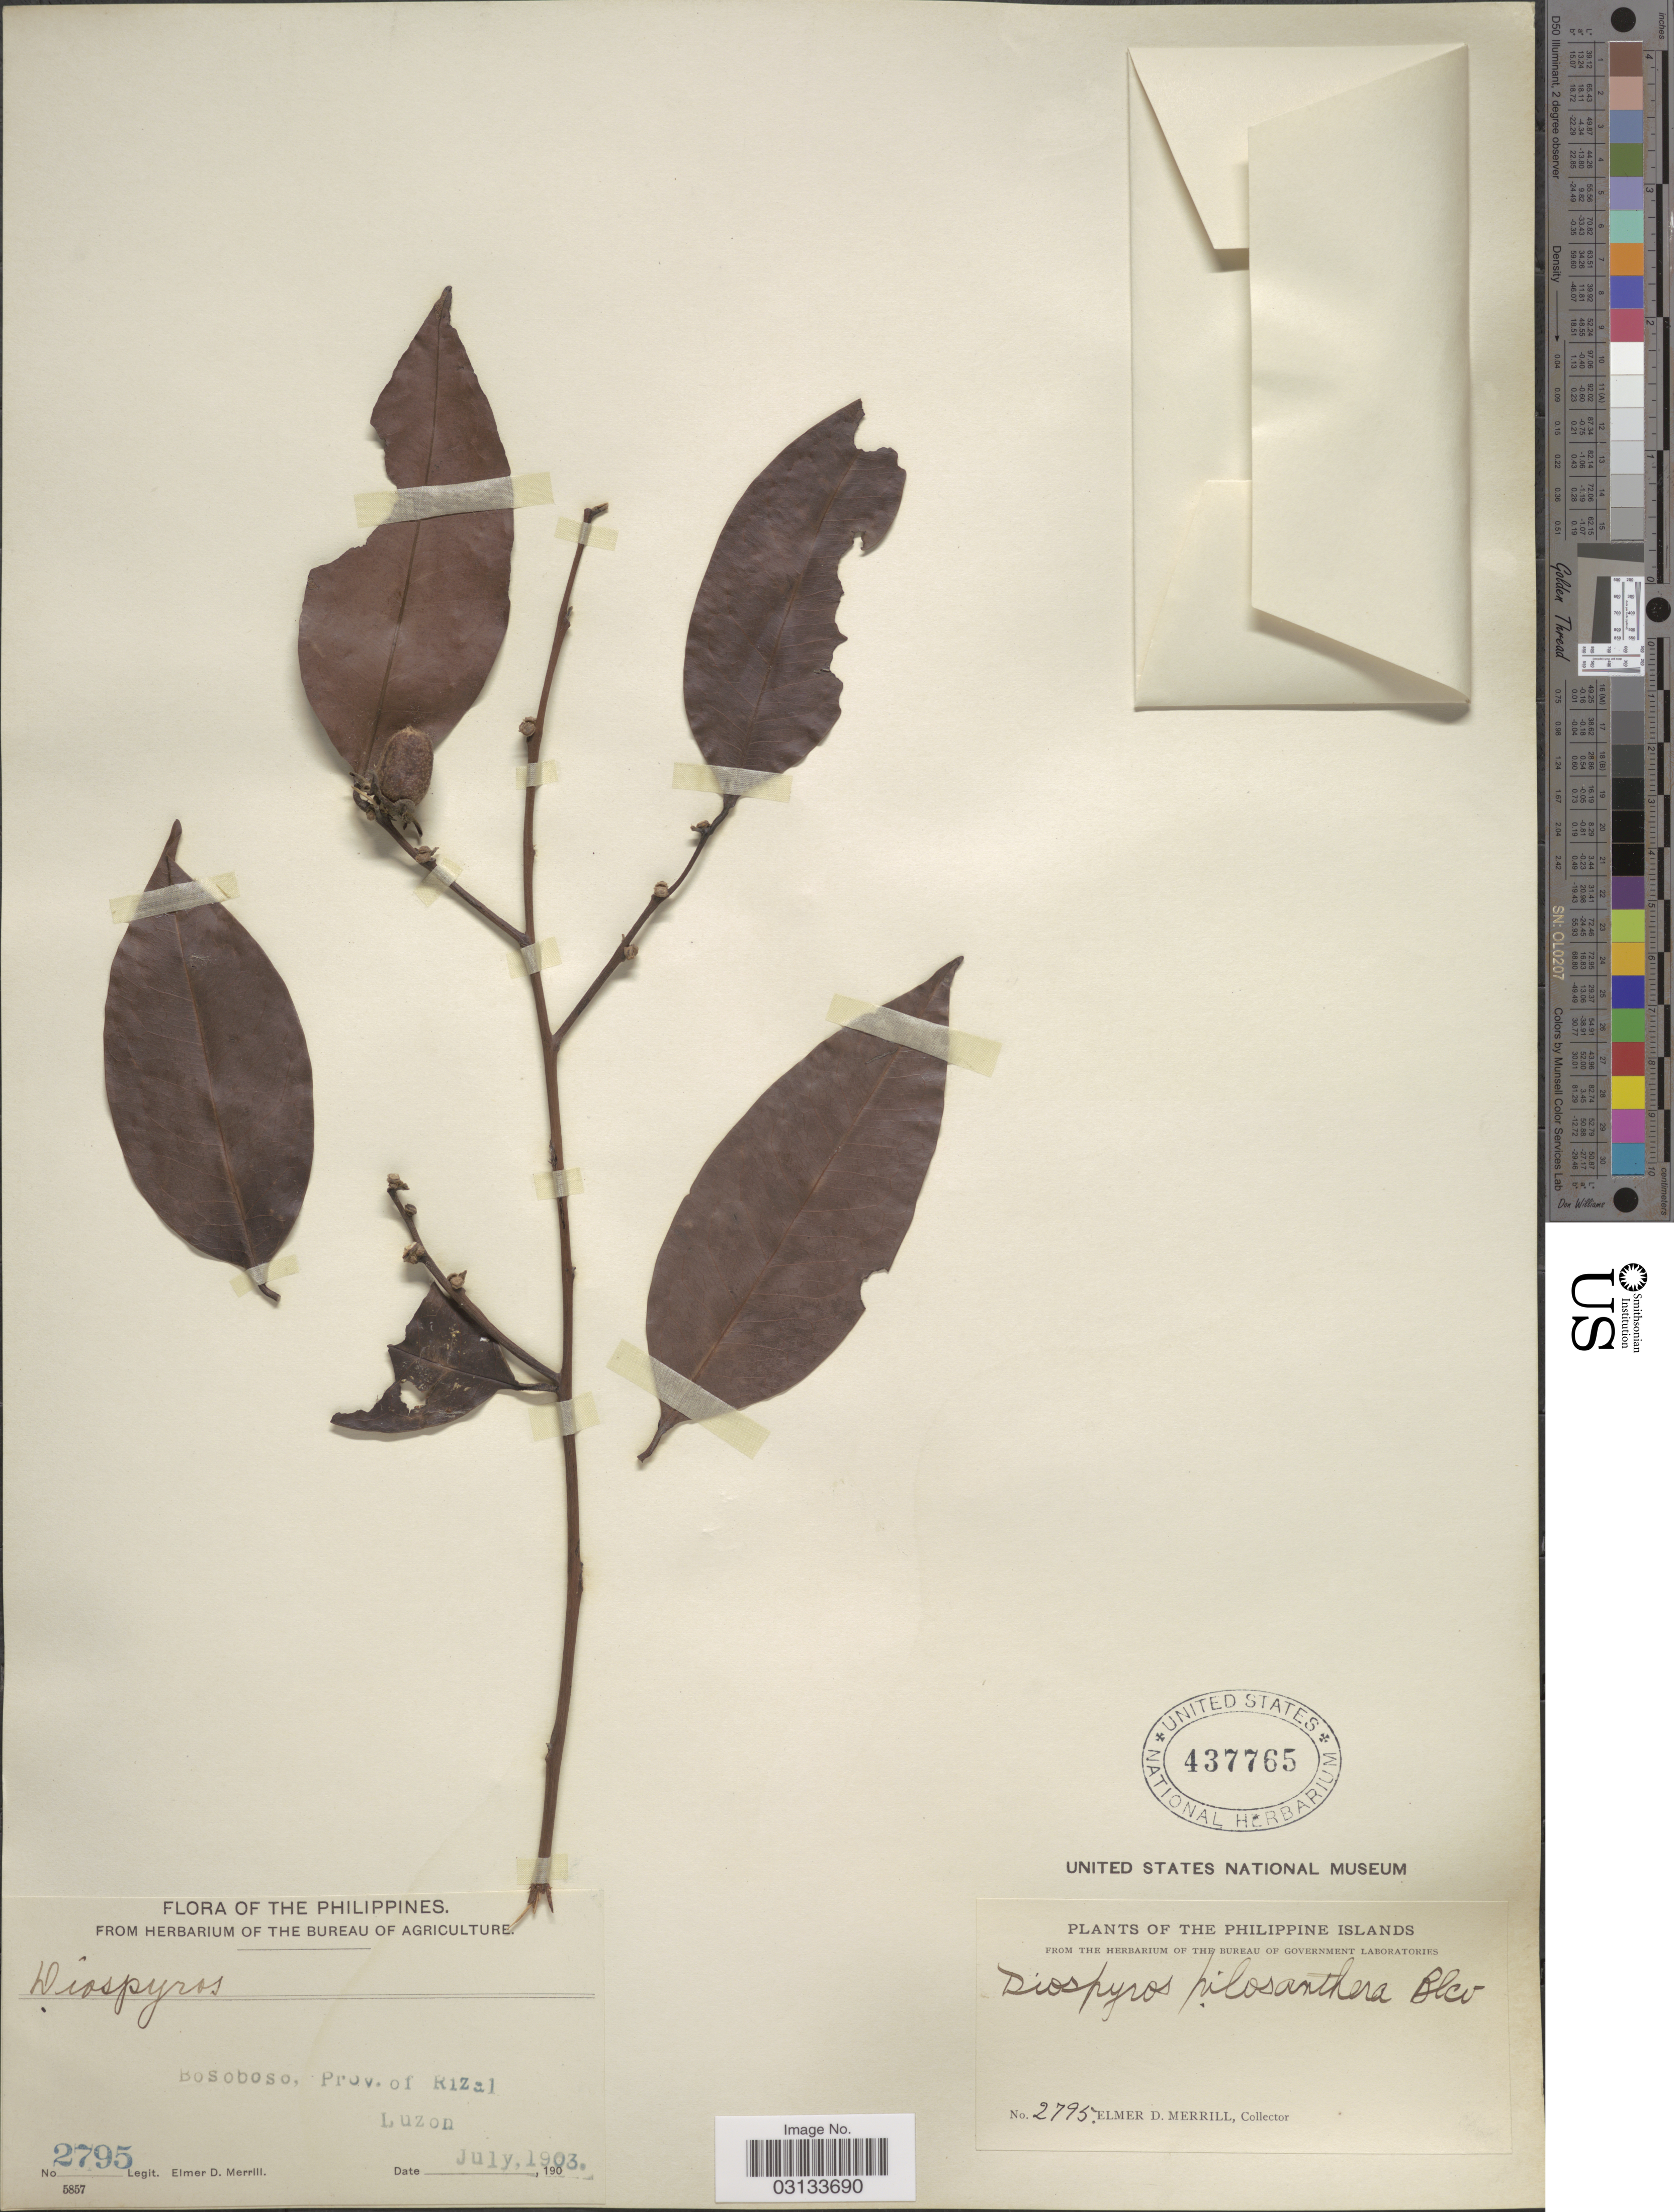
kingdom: Plantae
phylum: Tracheophyta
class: Magnoliopsida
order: Ericales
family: Ebenaceae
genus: Diospyros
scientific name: Diospyros pilosanthera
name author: Blanco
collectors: E. D. Merrill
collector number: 2795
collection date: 1903-07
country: Philippines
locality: Philippine Islands. Bosoboso, Prov. of Rizal. Luzon.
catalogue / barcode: US 437765